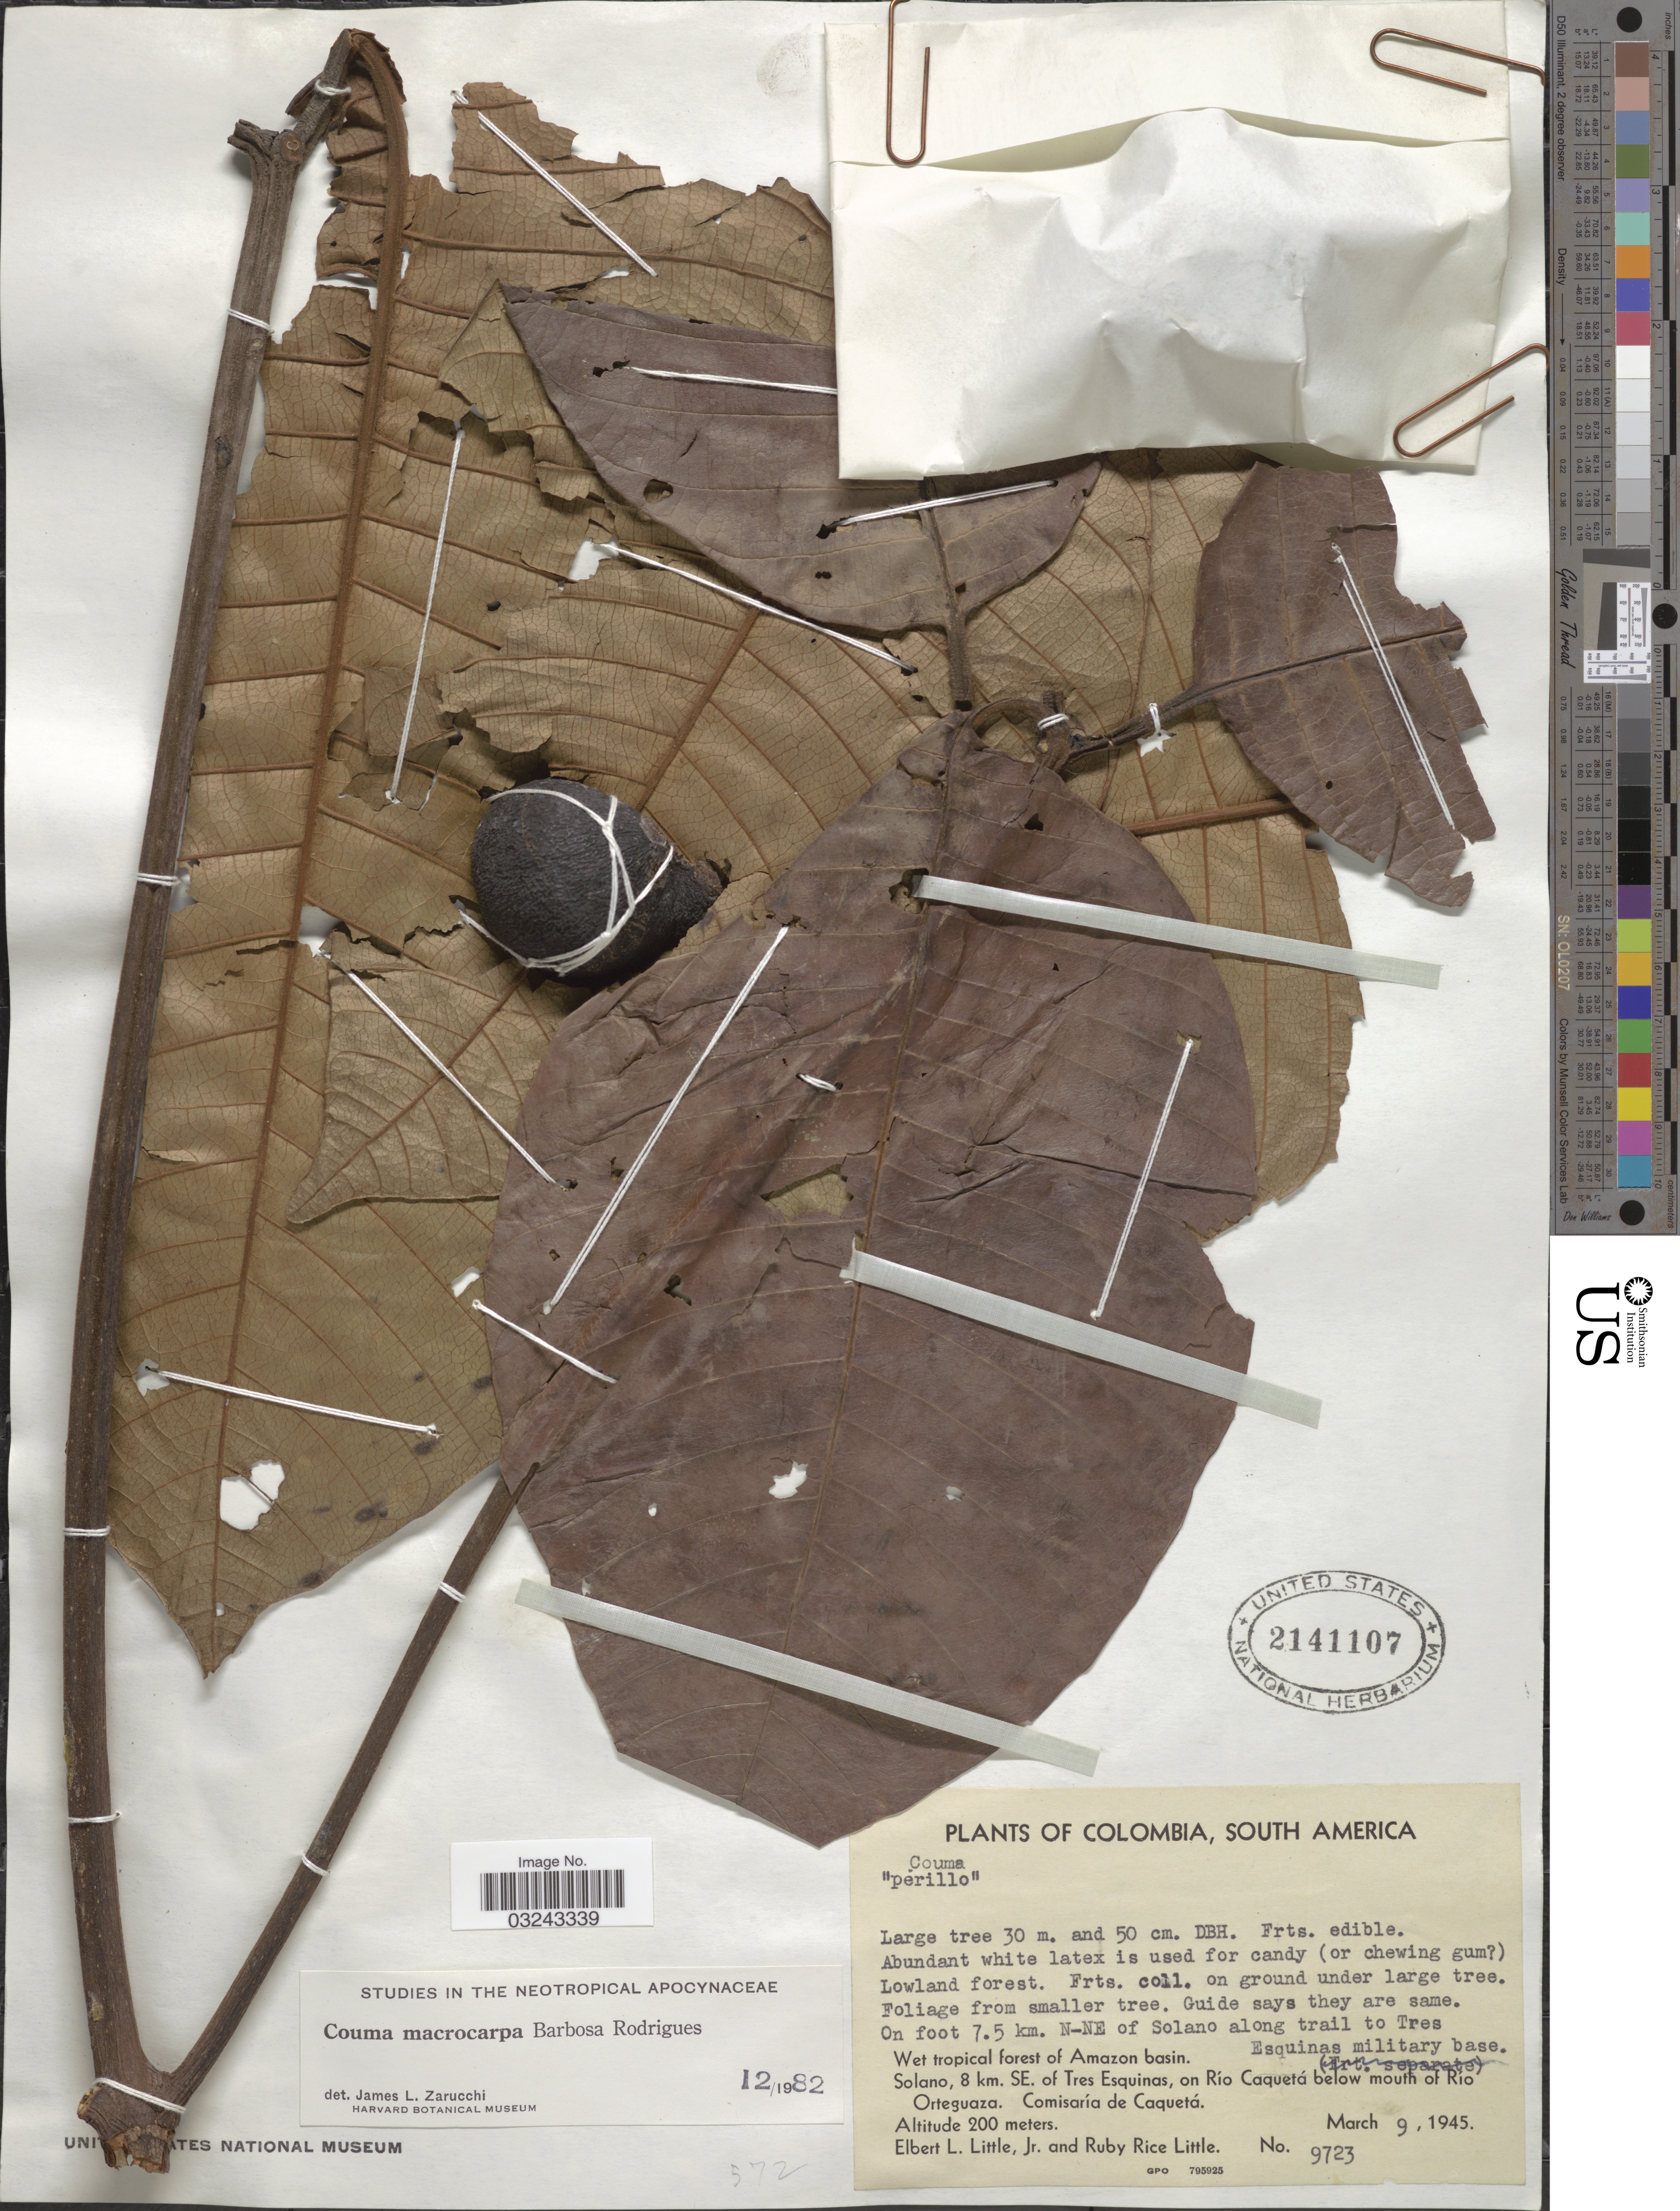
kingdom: Plantae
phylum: Tracheophyta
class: Magnoliopsida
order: Gentianales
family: Apocynaceae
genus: Couma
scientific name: Couma macrocarpa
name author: Barb. Rodr.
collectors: E. L. Little & R. R. Little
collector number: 9723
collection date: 1945-03-09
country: Colombia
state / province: Caquetá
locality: On foot 7.5 km. N-NE of Solano along trail to Tres Esquinas military base. Wet tropical forest of Amazon basin. Solano, 8 km. SE. of Tres Esquinas, on Río Caquetá below mouth of Río Orteguaza. Comisaría de Caquetá.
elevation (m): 200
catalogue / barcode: US 2141107